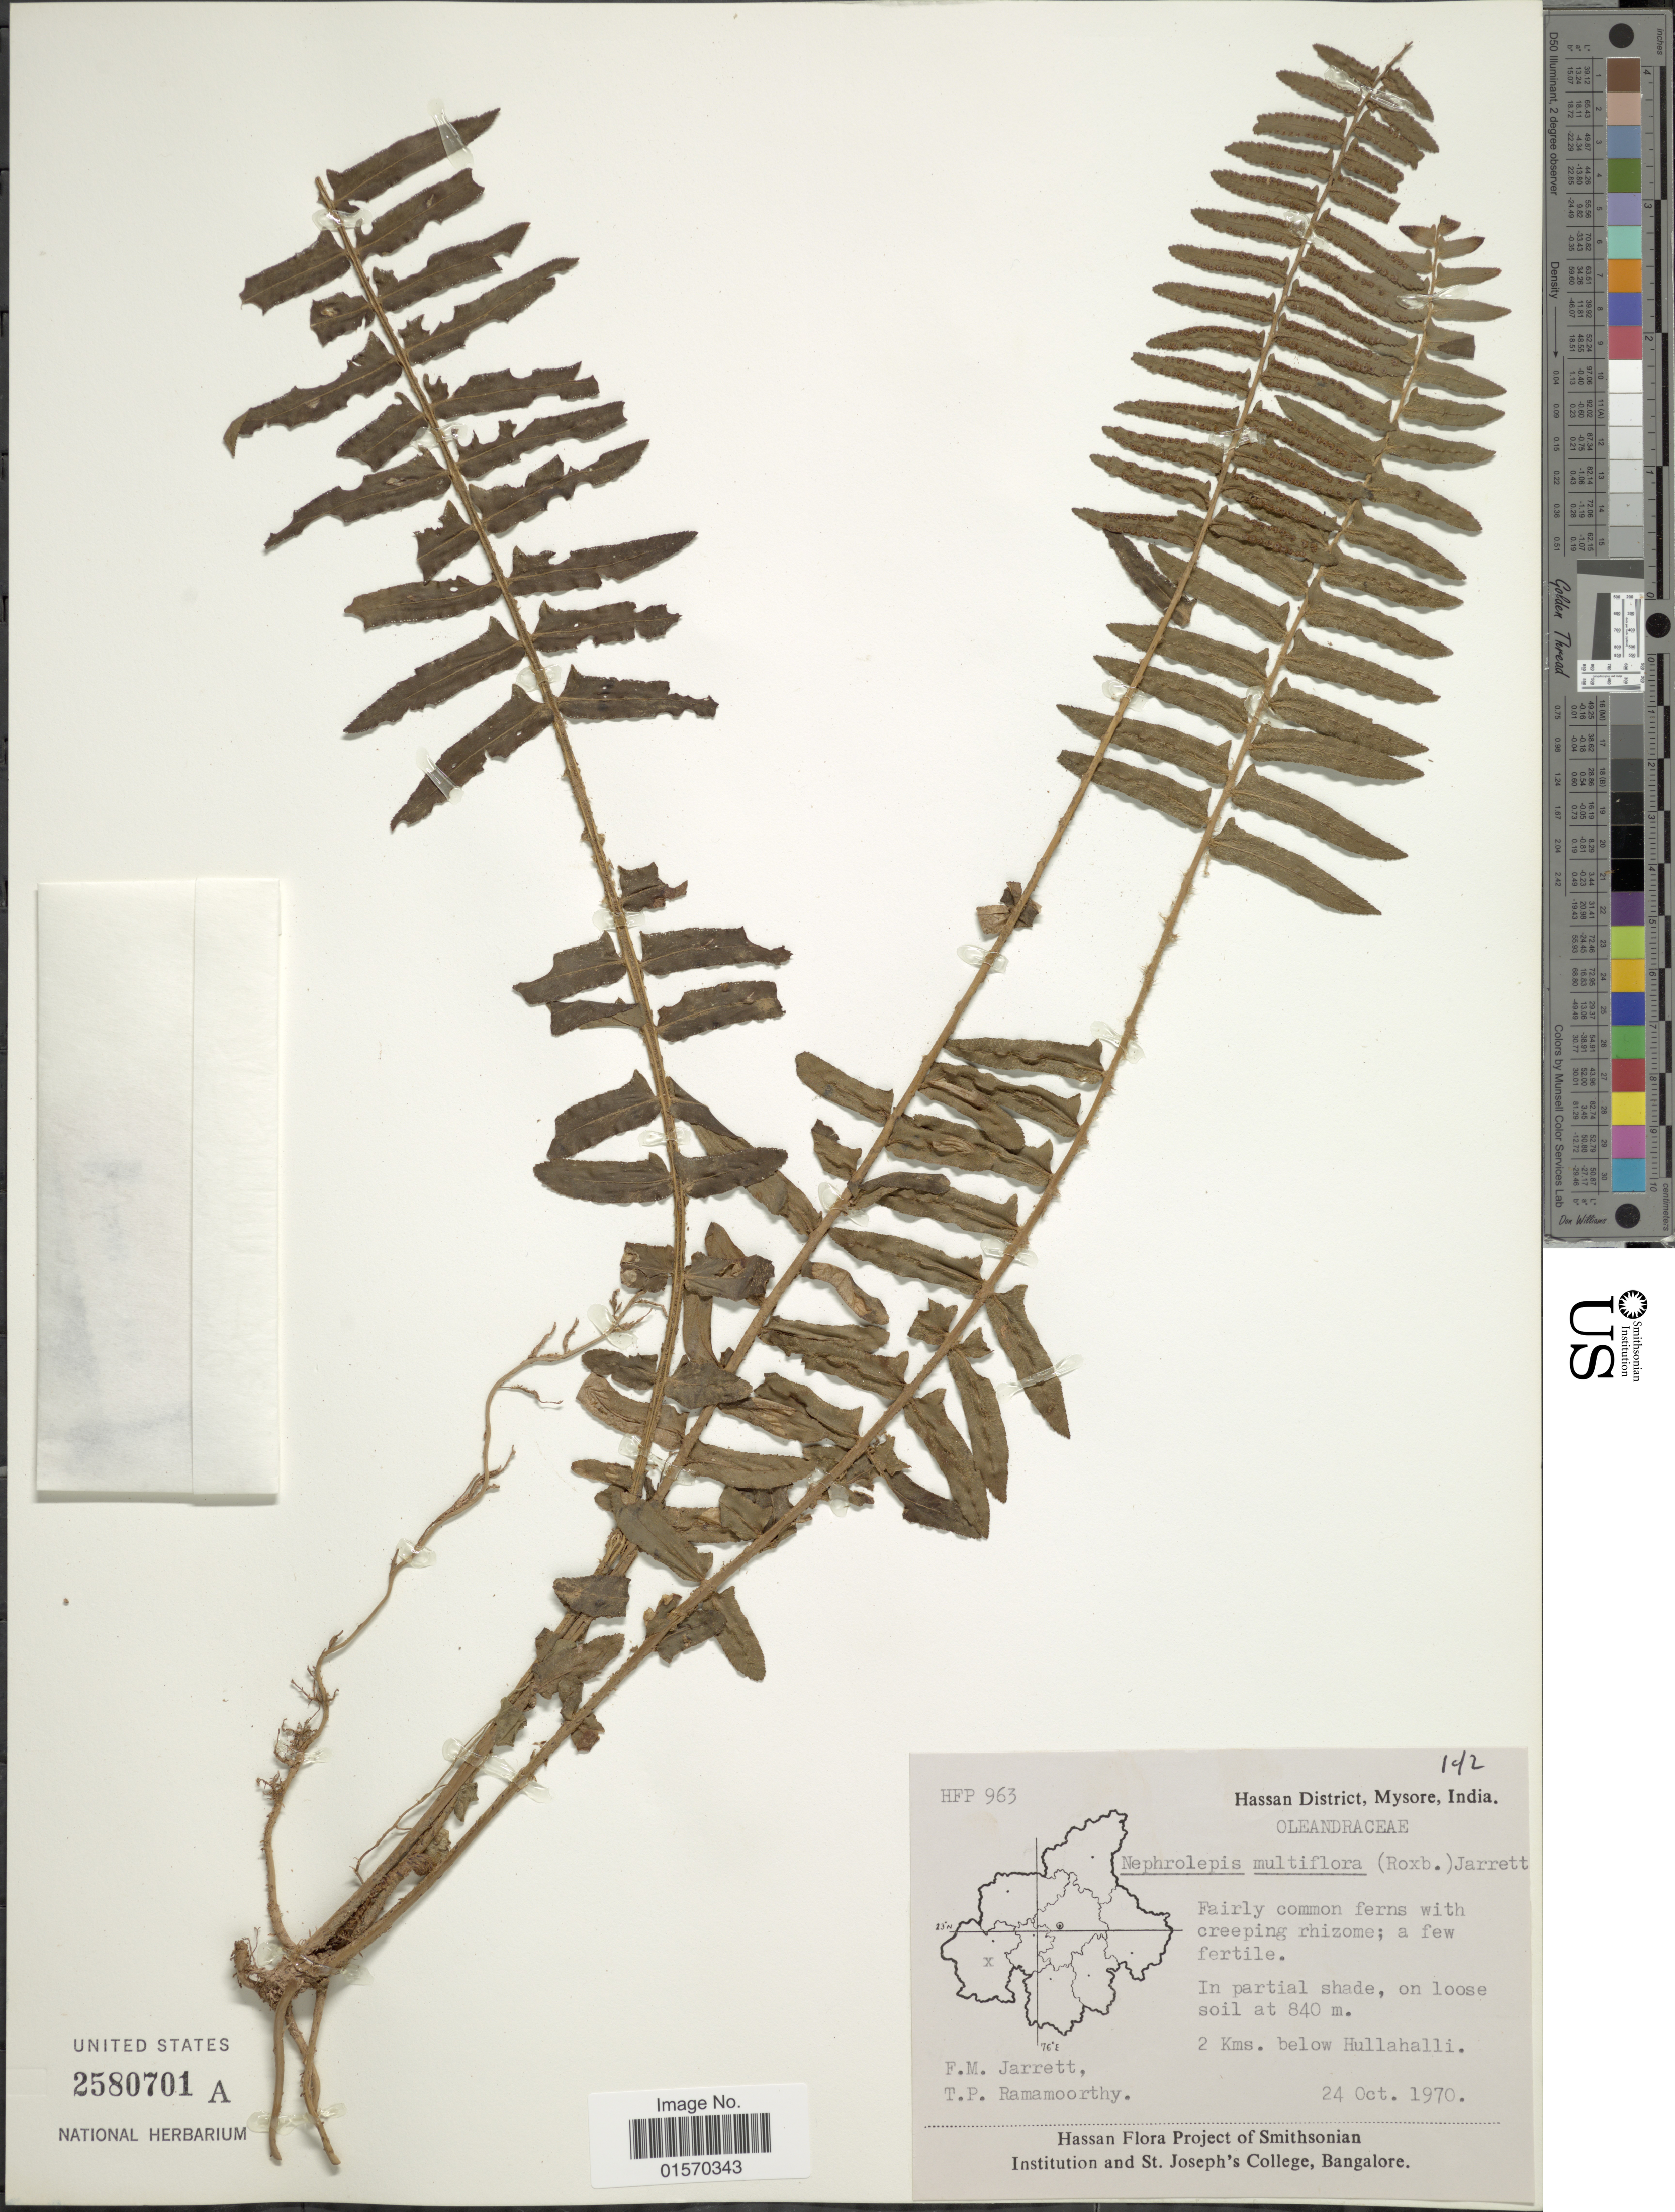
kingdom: Plantae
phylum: Tracheophyta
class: Polypodiopsida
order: Polypodiales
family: Nephrolepidaceae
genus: Nephrolepis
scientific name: Nephrolepis multiflora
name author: (Roxb.) F.M. Jarrett ex C.V. Morton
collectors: F. M. Jarrett & T. P. Ramamoorthy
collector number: HFP 963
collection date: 1970-10-24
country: India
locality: Hassan District, Mysore. 2 Kms. below Hullahalli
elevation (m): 840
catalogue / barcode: US 2580701A